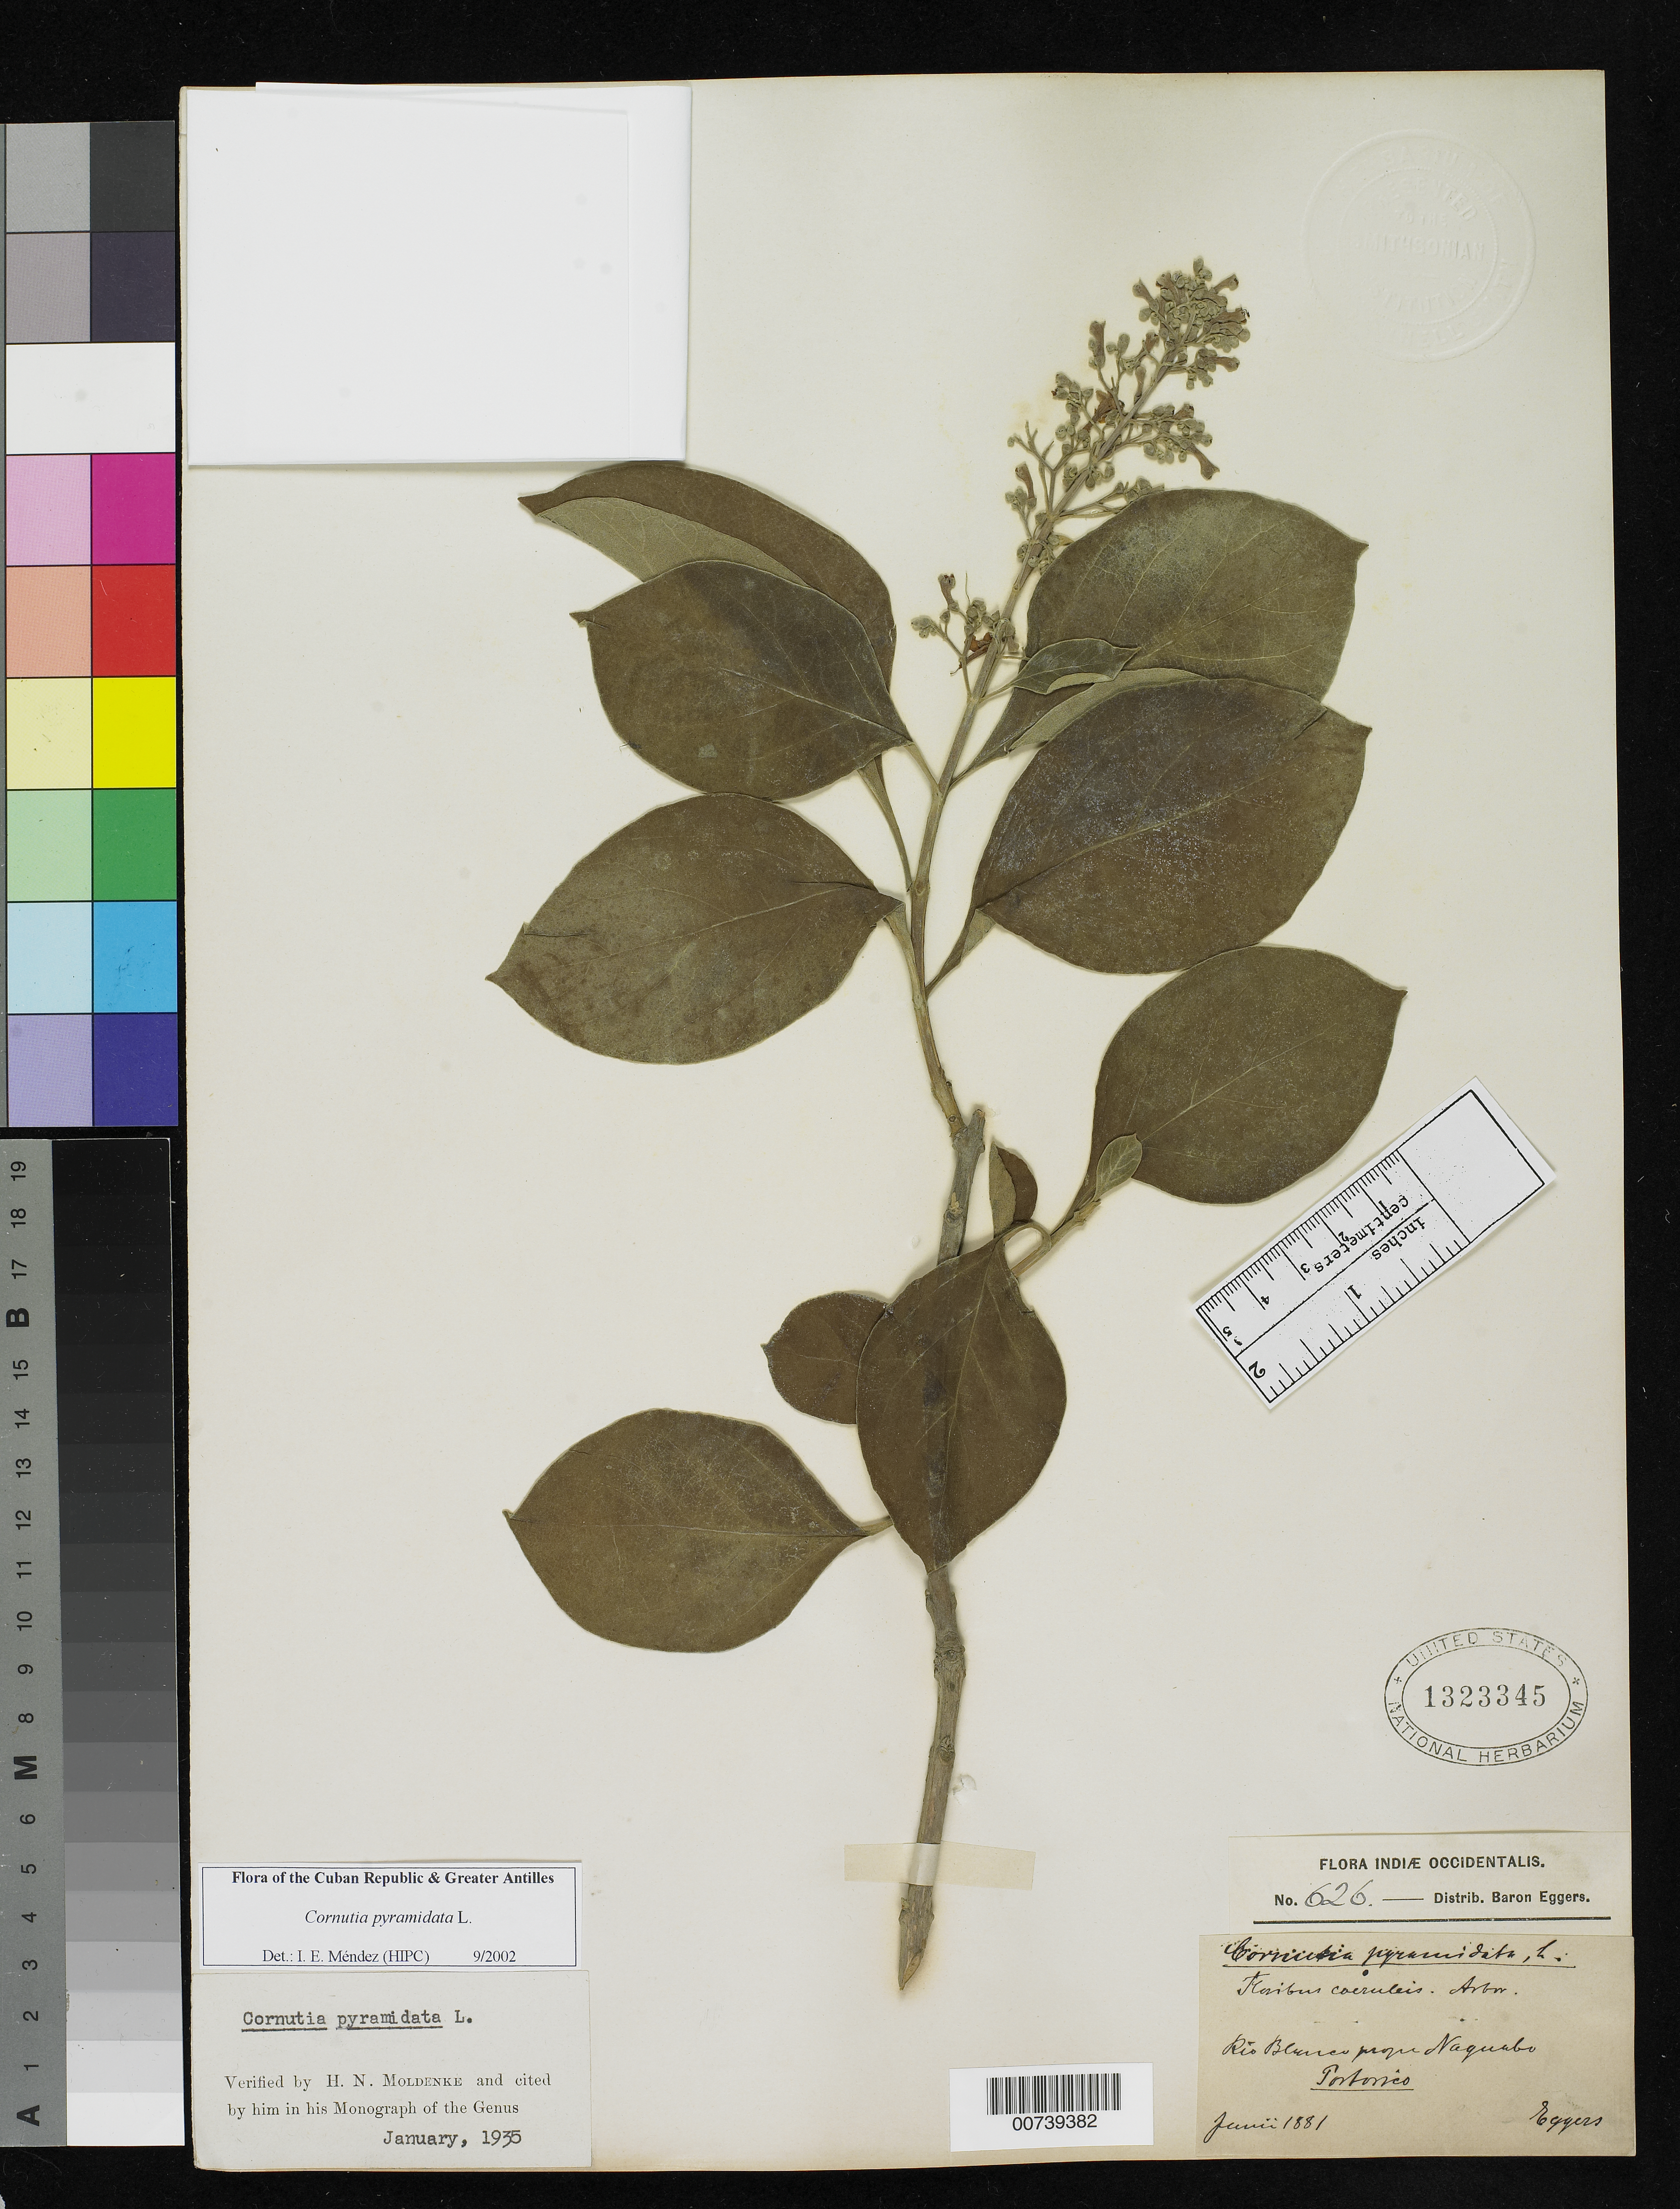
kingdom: Plantae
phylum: Tracheophyta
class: Magnoliopsida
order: Lamiales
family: Lamiaceae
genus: Cornutia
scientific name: Cornutia pyramidata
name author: L.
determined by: Méndez, Isidro E., (HIPC)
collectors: H. F. A. von Eggers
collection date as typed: Jun 1881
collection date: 1881-06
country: Puerto Rico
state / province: Naguabo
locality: Rio Blanco, prope Naguabo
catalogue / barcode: US 1323345